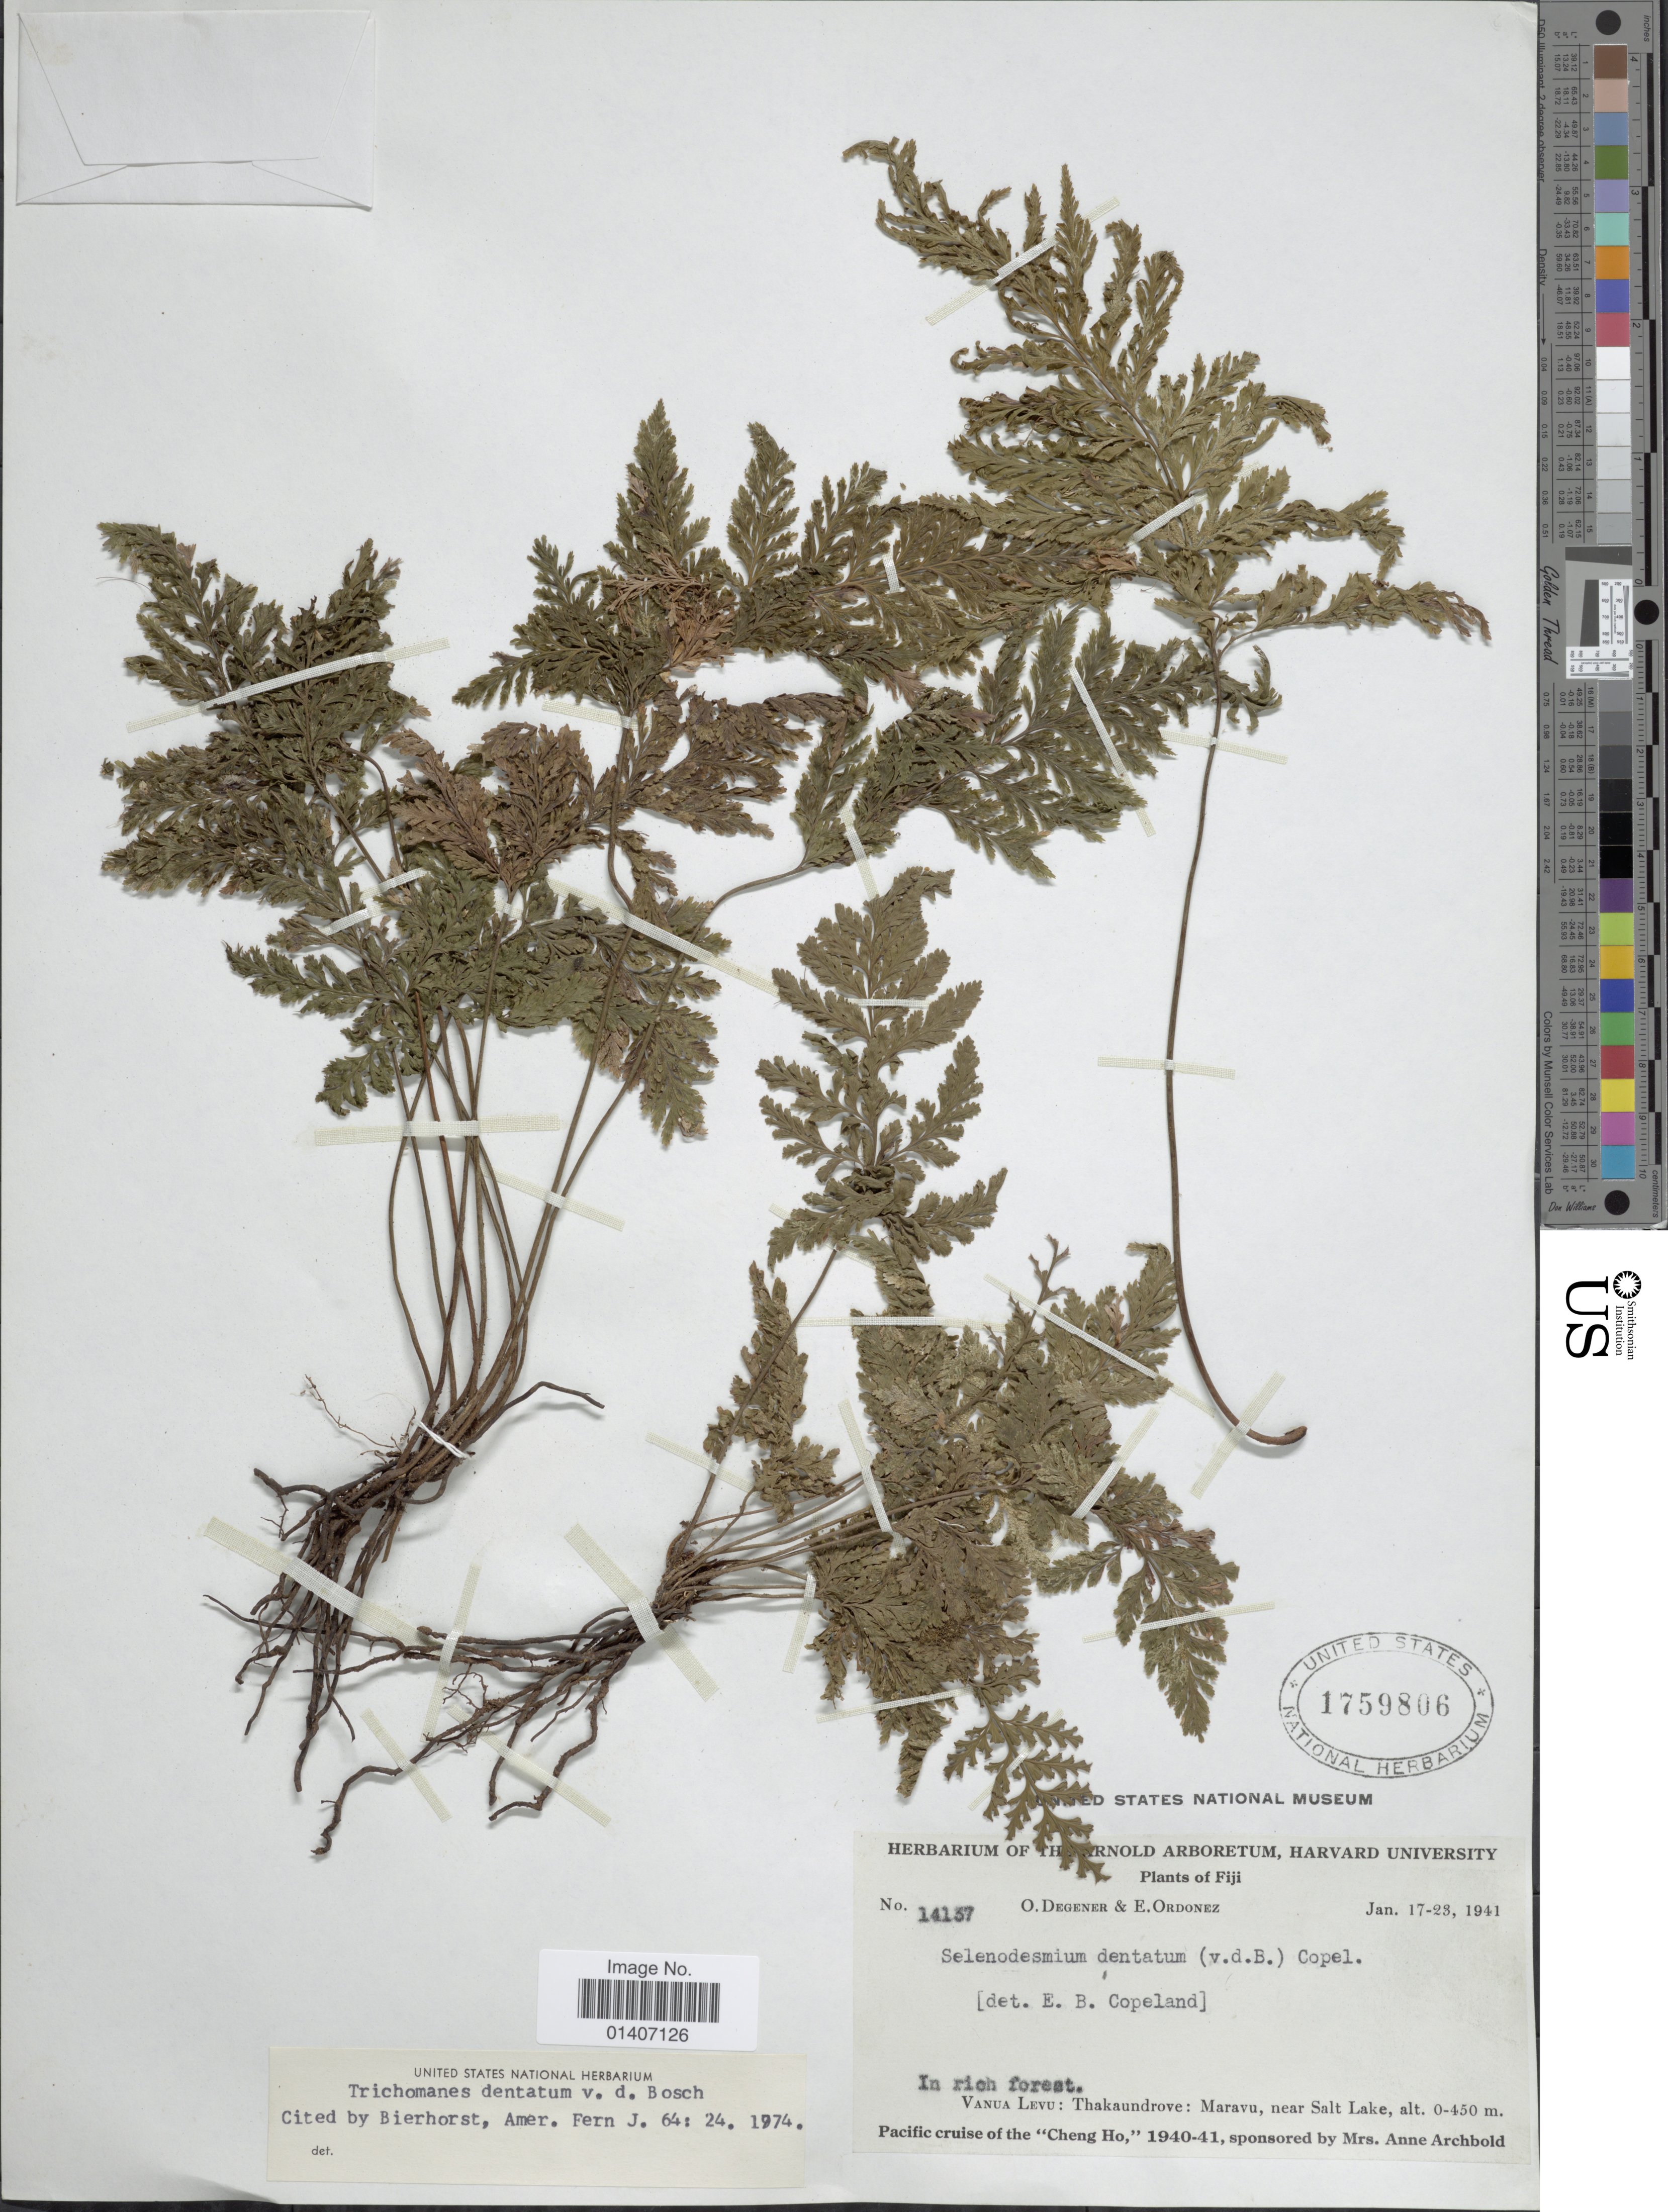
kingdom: Plantae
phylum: Tracheophyta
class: Polypodiopsida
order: Hymenophyllales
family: Hymenophyllaceae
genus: Abrodictyum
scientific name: Abrodictyum dentatum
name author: (Bosch) Ebihara & K. Iwats.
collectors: O. Degener & E. Ordonez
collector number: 14137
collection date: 1941-01-17/1941-01-23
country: Fiji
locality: Vanua Levu: Thakaundrove: maravu, near Salt lake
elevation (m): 0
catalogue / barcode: US 1759806